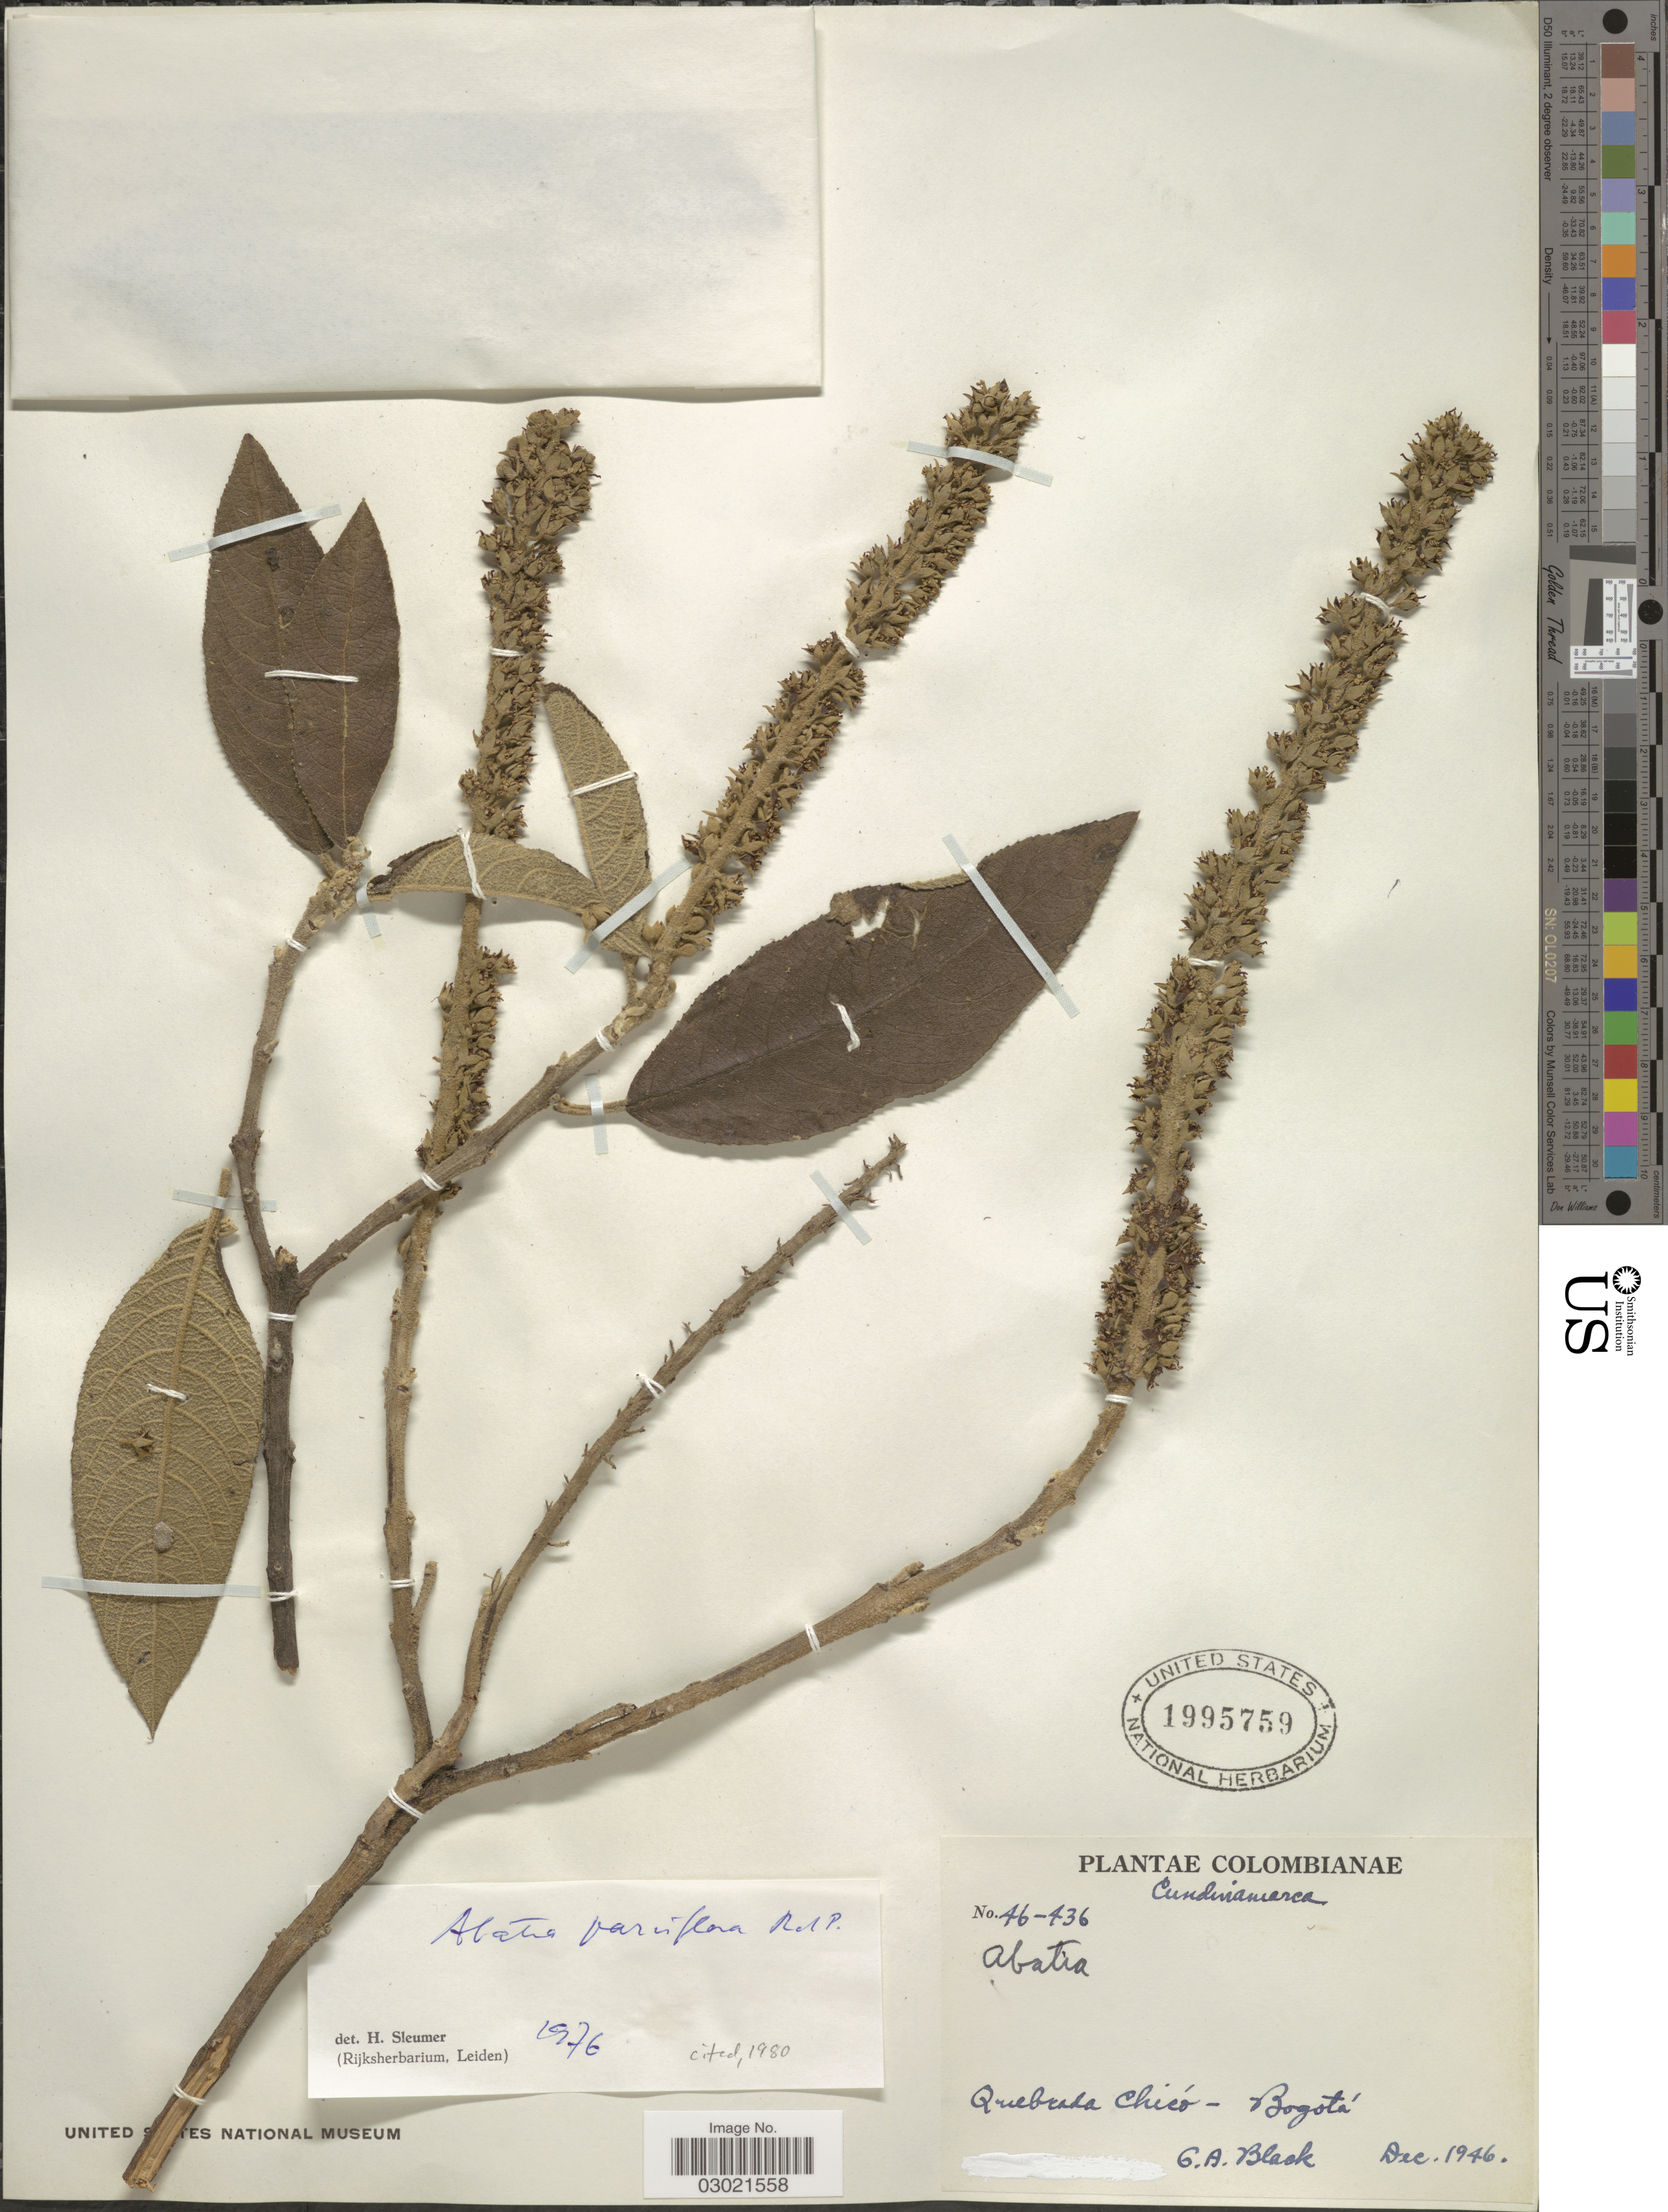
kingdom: Plantae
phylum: Tracheophyta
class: Magnoliopsida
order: Malpighiales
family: Salicaceae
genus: Abatia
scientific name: Abatia parviflora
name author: Ruiz & Pav.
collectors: G. A. Black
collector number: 46436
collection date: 1946-12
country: Colombia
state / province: Cundinamarca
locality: Quebrada Chicó - Bogotá.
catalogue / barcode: US 1995759